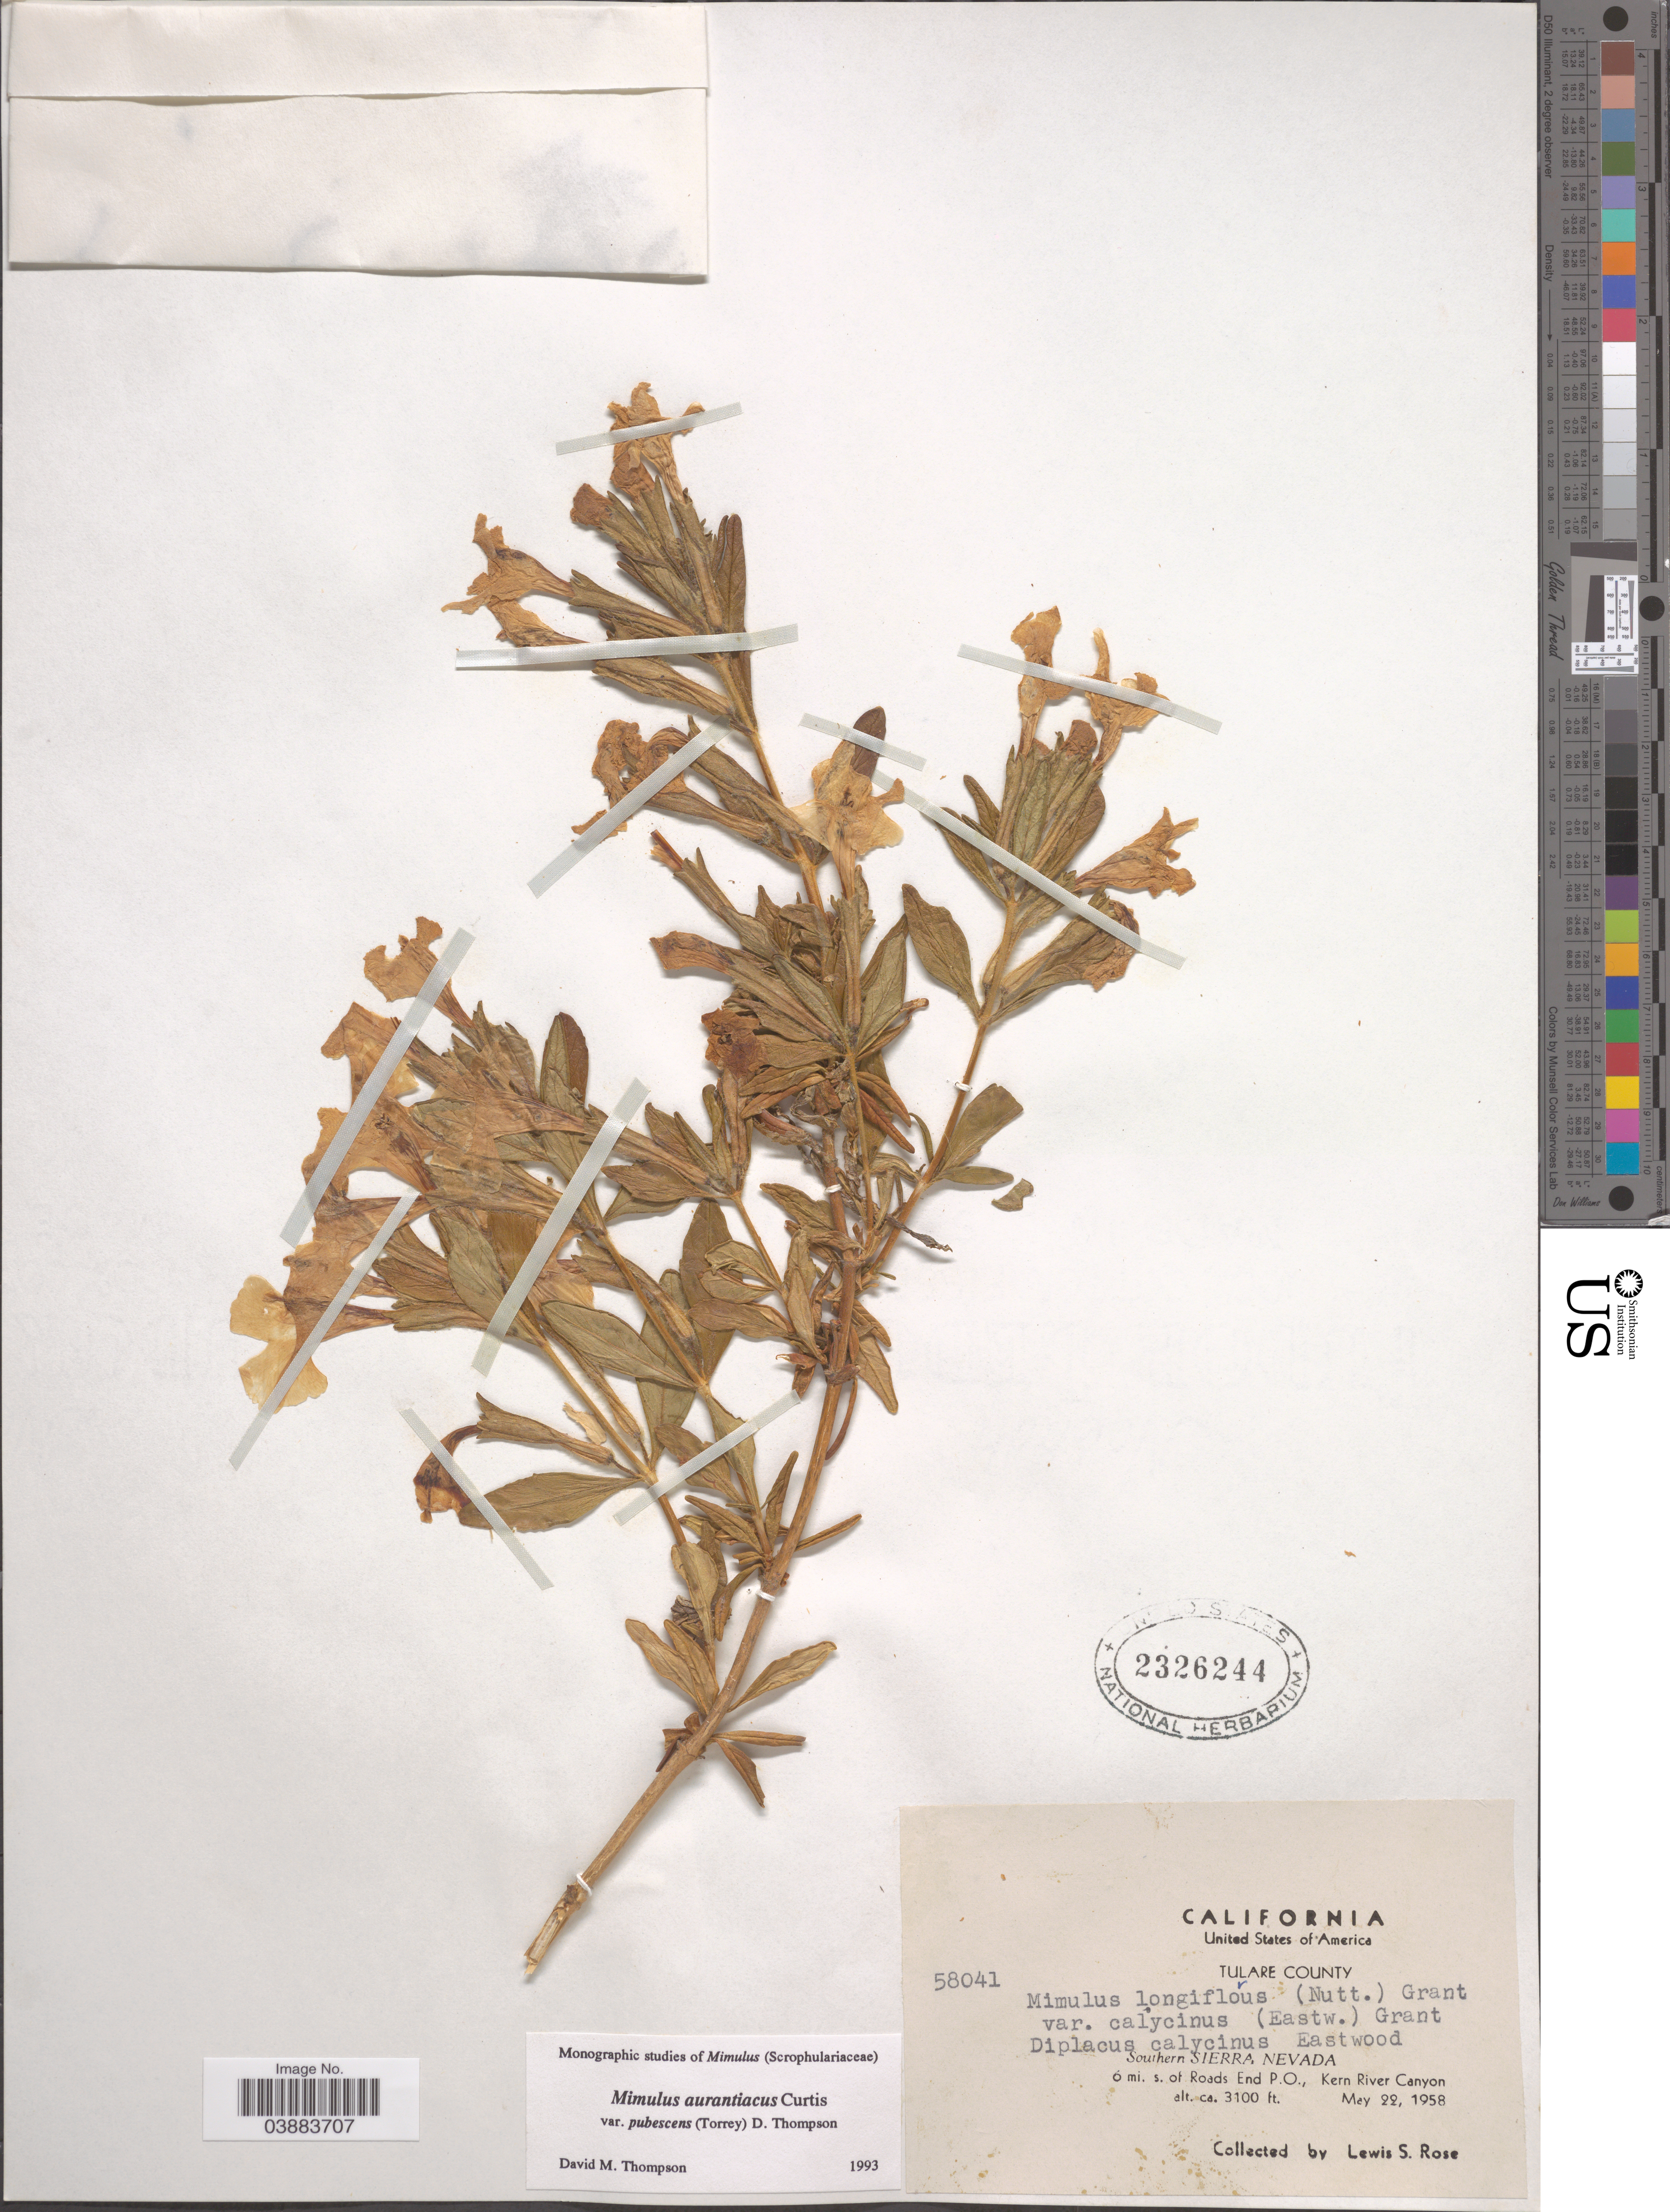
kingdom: Plantae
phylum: Tracheophyta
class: Magnoliopsida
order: Lamiales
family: Phrymaceae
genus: Diplacus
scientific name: Diplacus aurantiacus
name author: (Curtis) Jeps.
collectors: L. S. Rose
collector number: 58041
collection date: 1958-05-22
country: United States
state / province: California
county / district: Tulare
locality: Tulare County. Southern Sierra Nevada. 6 mi. s. of Roads End P.O., Kern River Canyon.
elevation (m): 945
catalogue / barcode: US 2326244